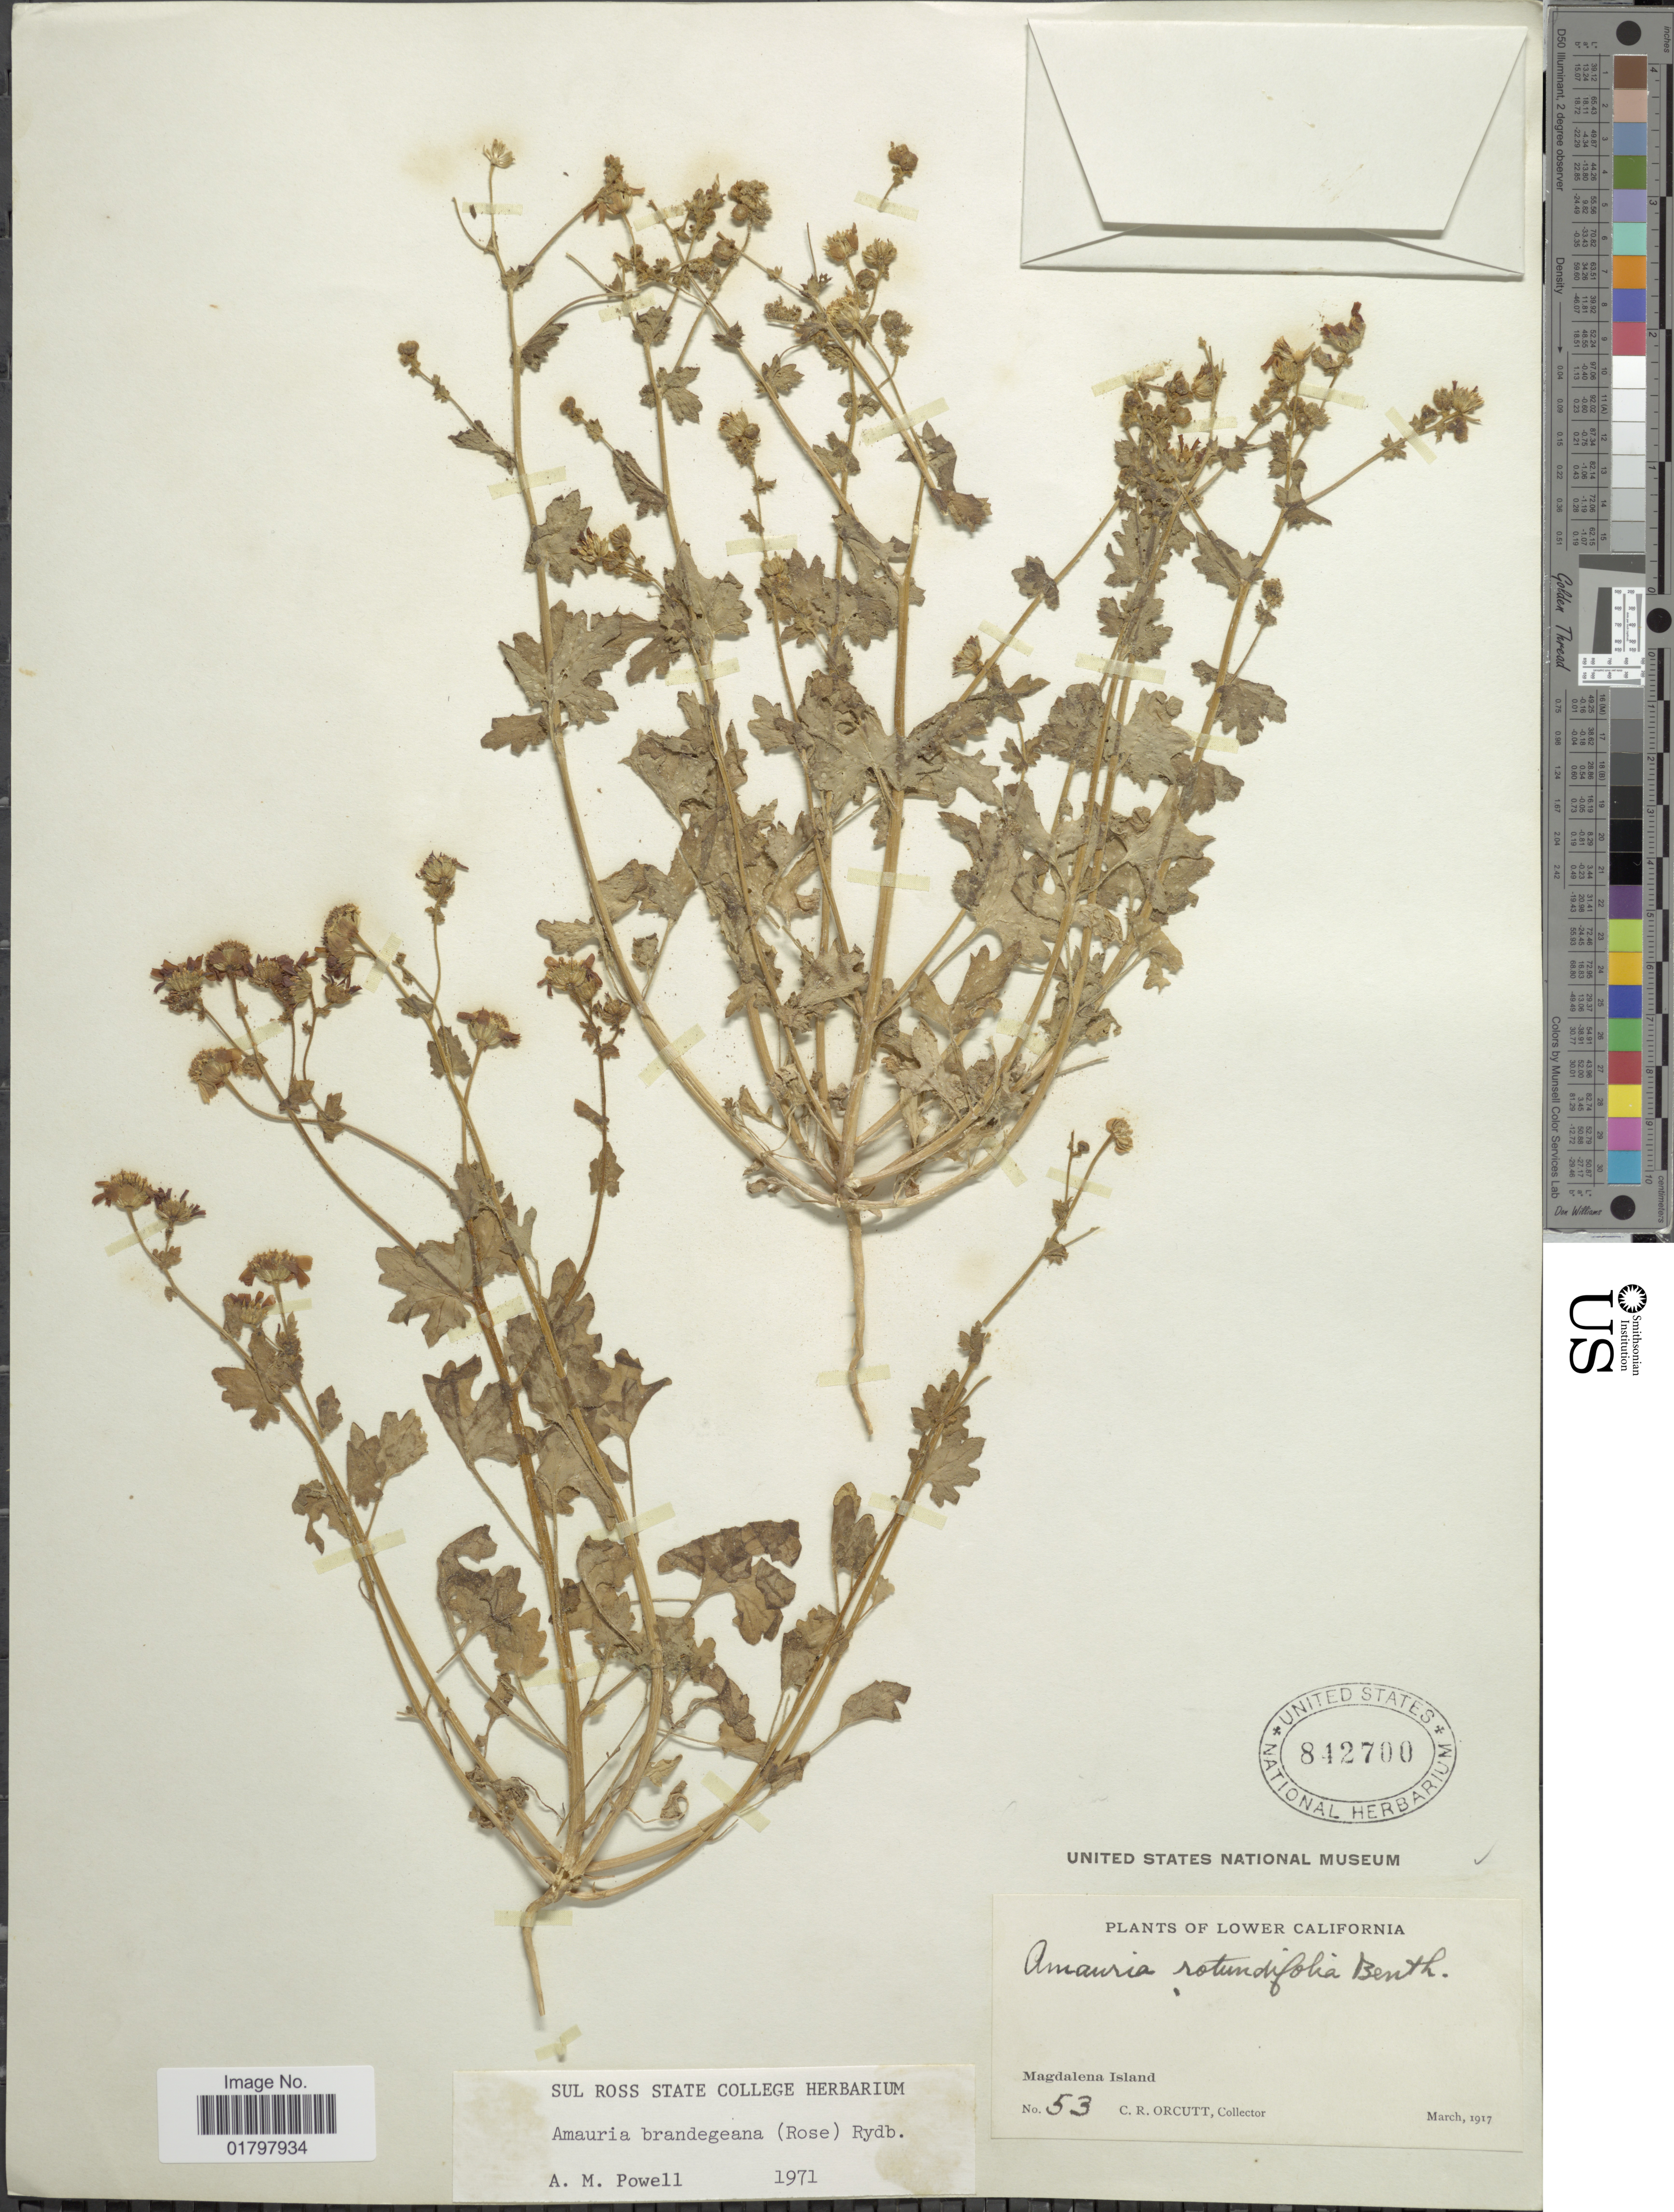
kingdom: Plantae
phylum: Tracheophyta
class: Magnoliopsida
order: Asterales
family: Asteraceae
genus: Amauria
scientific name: Amauria brandegeana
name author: (Rose) Rydb.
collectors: C. R. Orcutt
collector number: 53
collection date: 1917-03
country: Mexico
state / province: Baja California Sur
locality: Magdalena Island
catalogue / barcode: US 842700